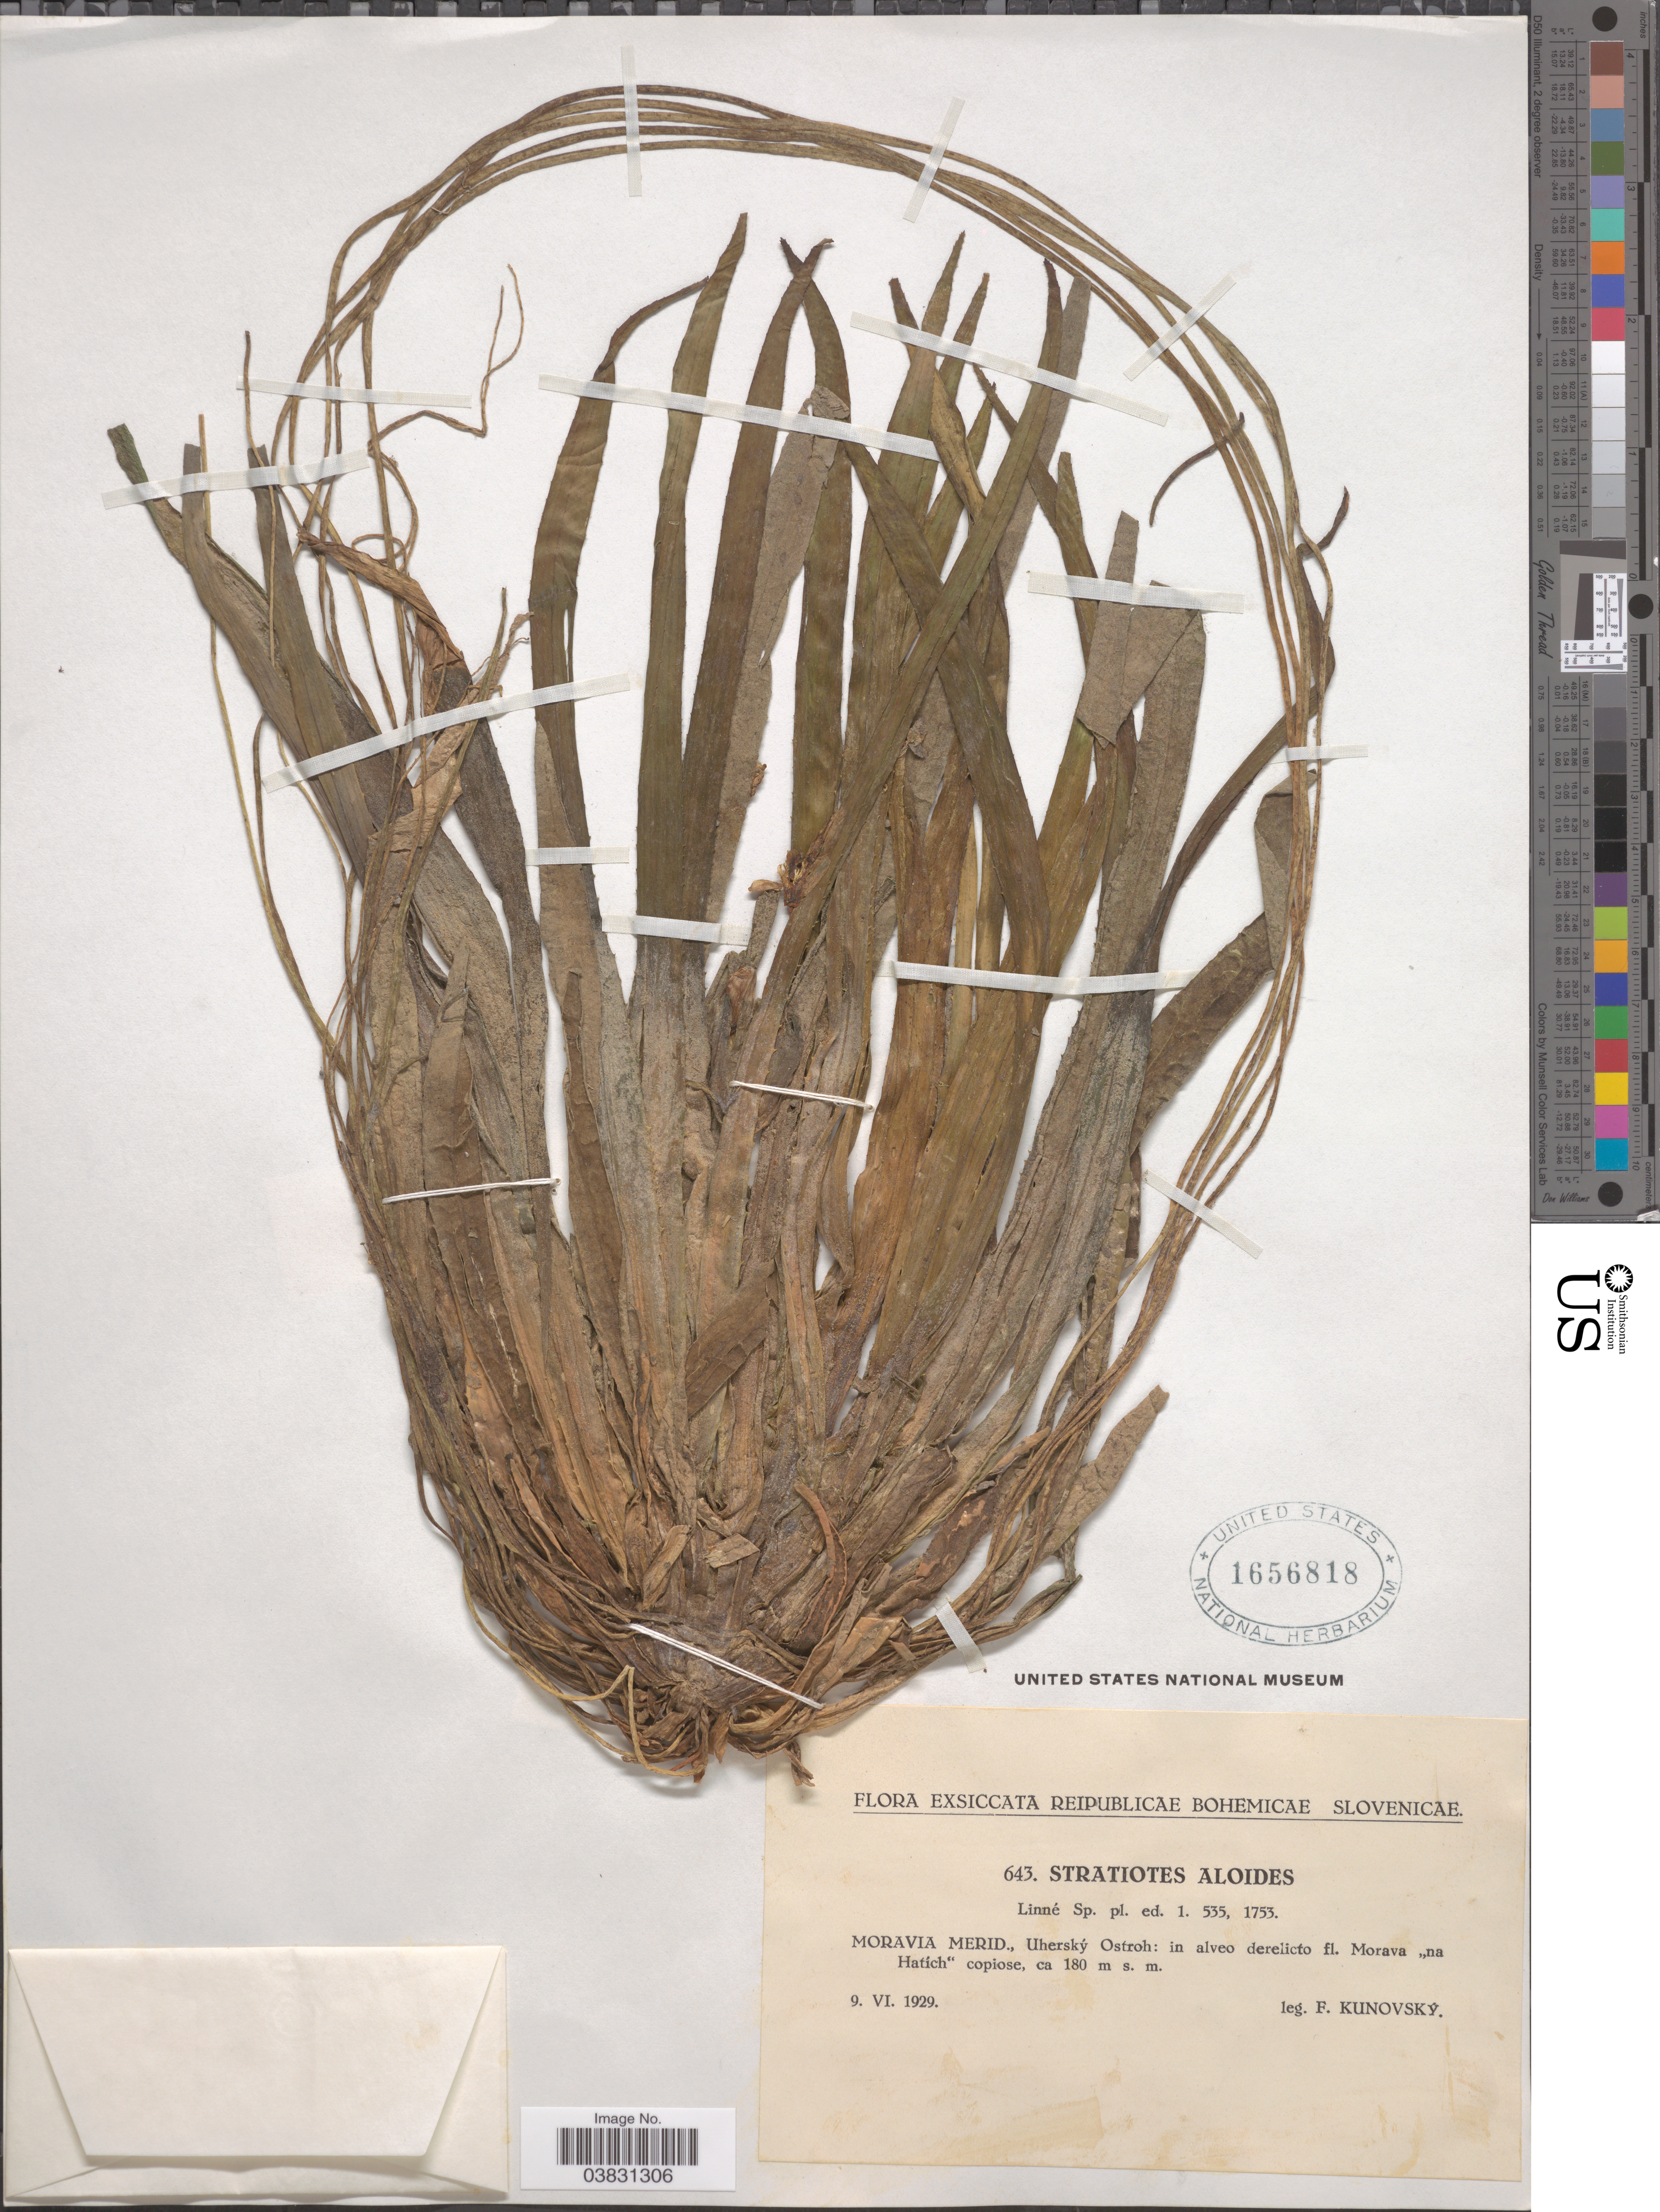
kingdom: Plantae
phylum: Tracheophyta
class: Liliopsida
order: Alismatales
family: Hydrocharitaceae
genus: Stratiotes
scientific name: Stratiotes aloides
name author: L.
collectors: F. Kunovsky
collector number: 643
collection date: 1929-06-09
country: Czechia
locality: Republuciae Bohemicae Slovenicae. Moravia Merid., Uherský: in alveo derelicto fl. Morava ,,na Hatích' copiose.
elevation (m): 180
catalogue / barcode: US 1656818